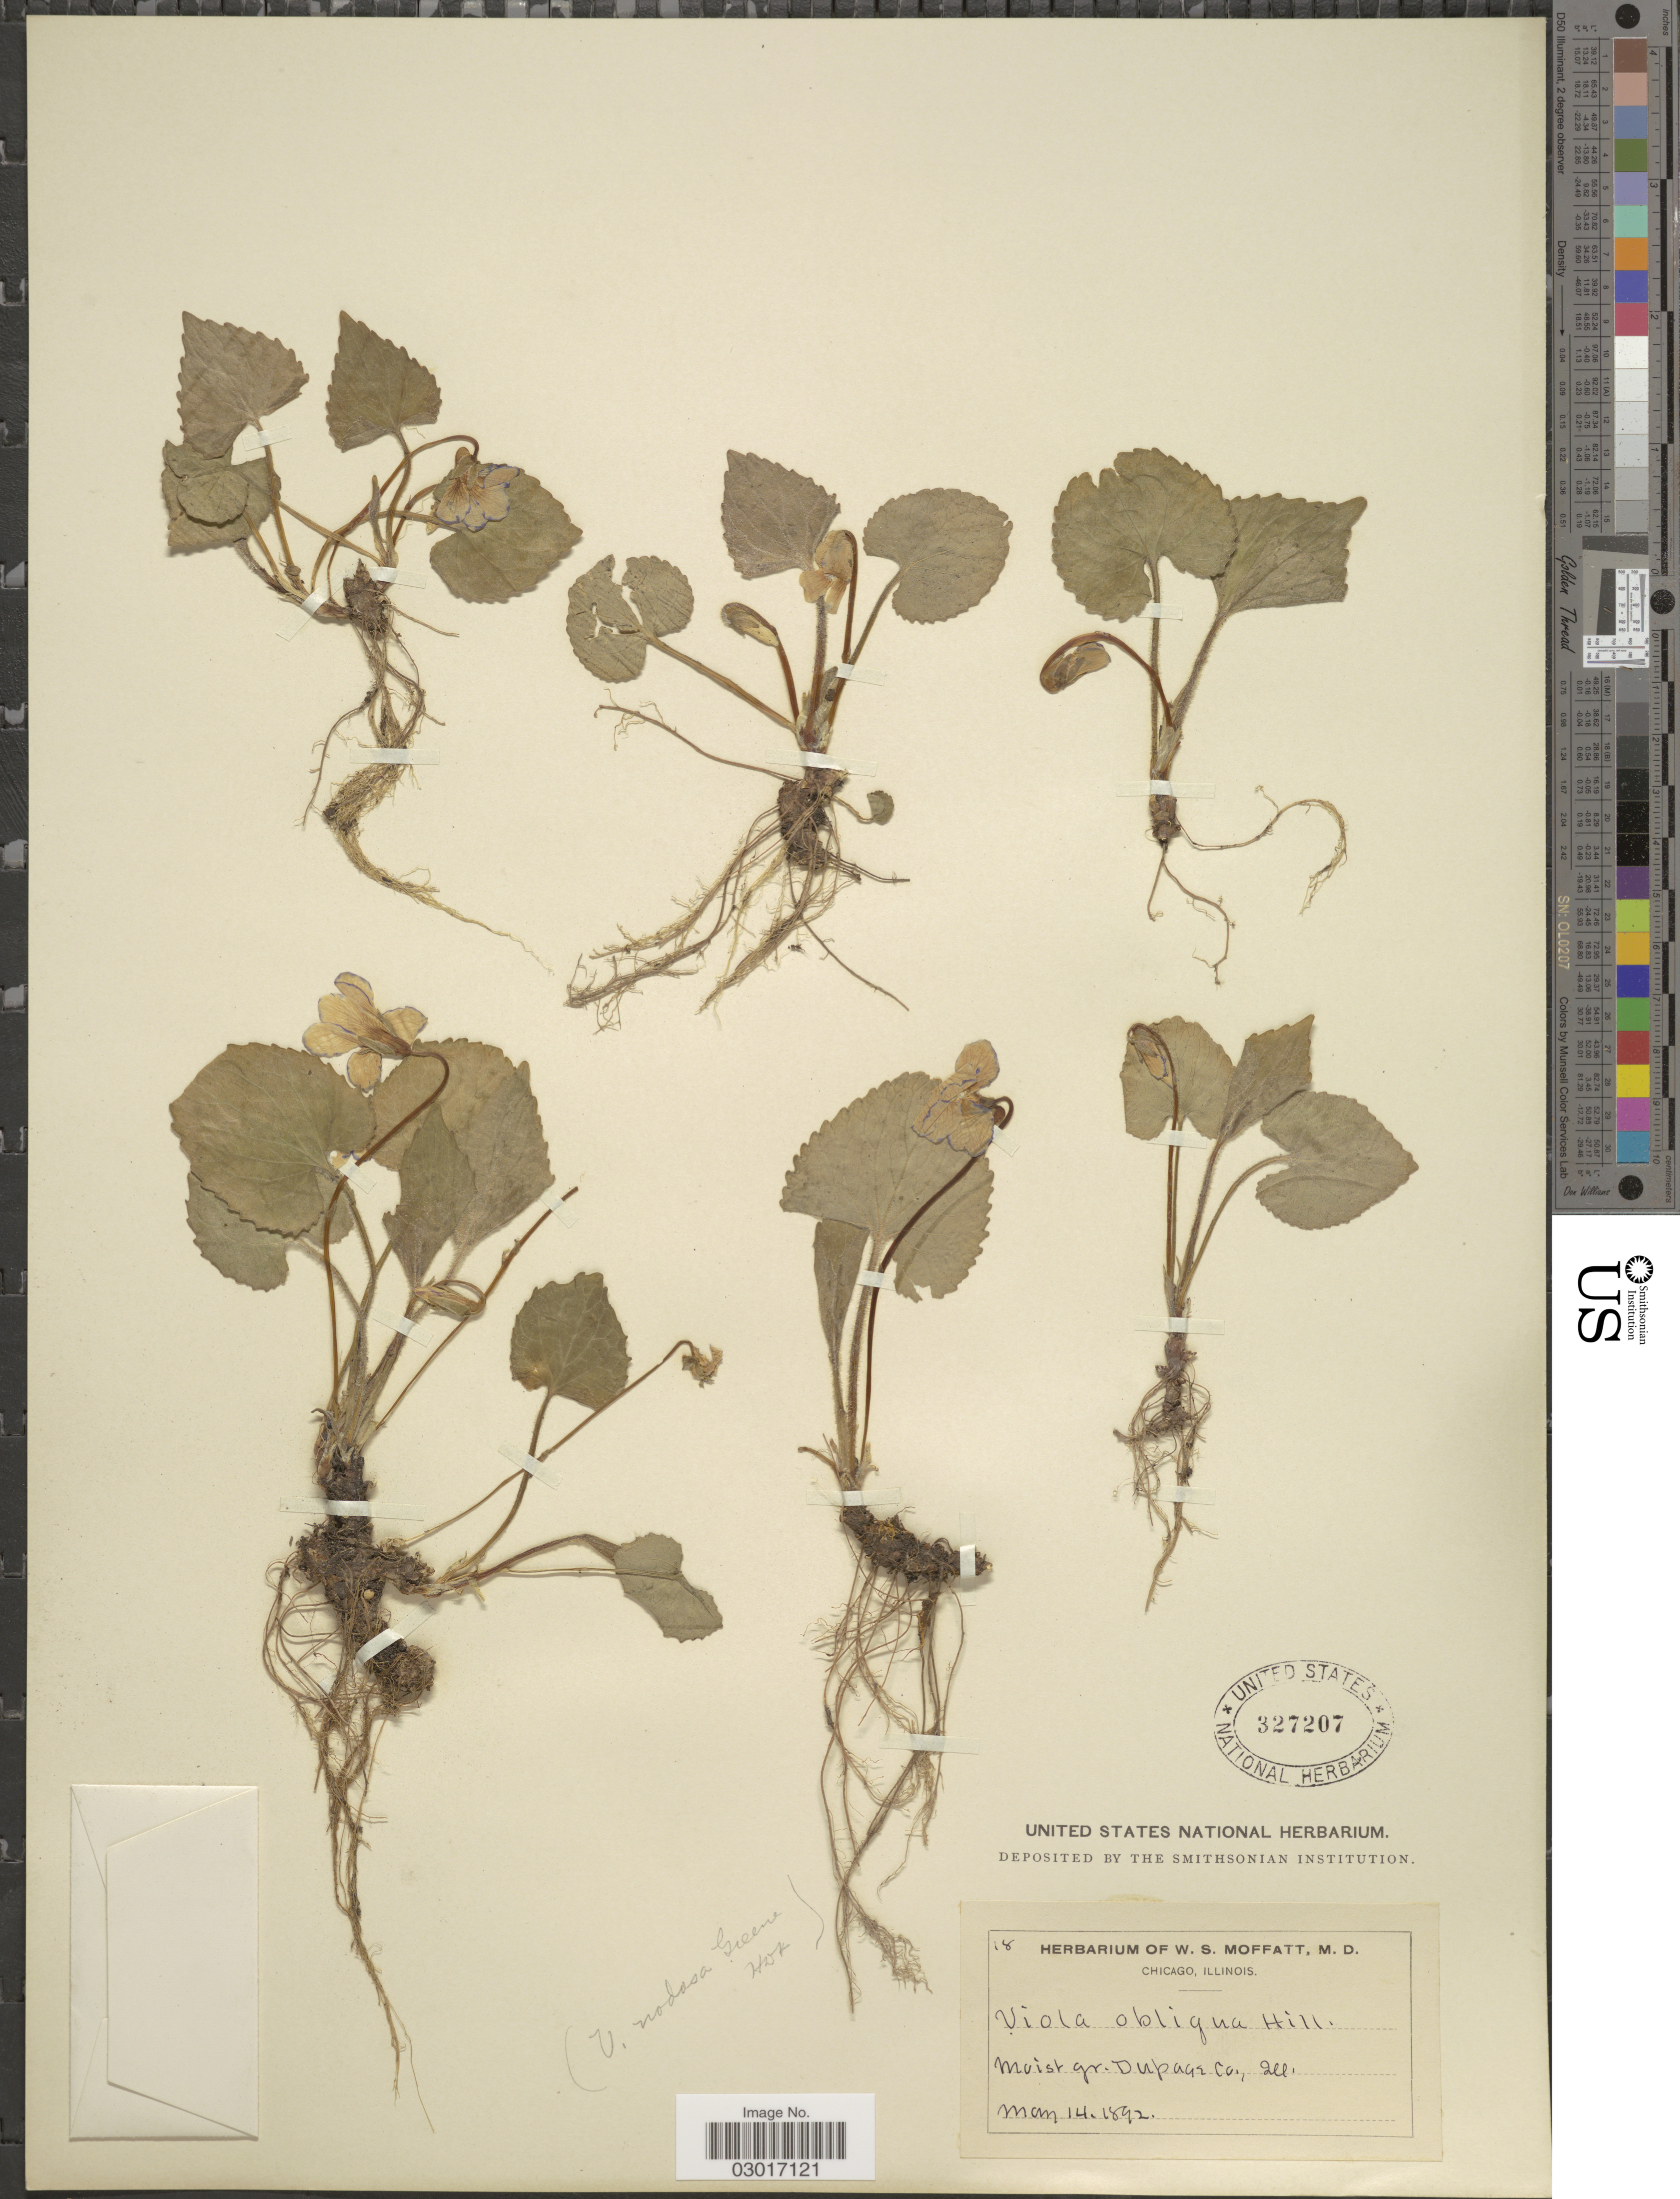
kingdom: Plantae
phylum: Tracheophyta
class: Magnoliopsida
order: Malpighiales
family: Violaceae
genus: Viola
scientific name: Viola sororia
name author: Willd.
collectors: ex herb. W. S. Moffatt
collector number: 18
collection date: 1892-05-14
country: United States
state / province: Illinois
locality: Moist gr. Dupaaz Co., Ill.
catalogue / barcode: US 327207